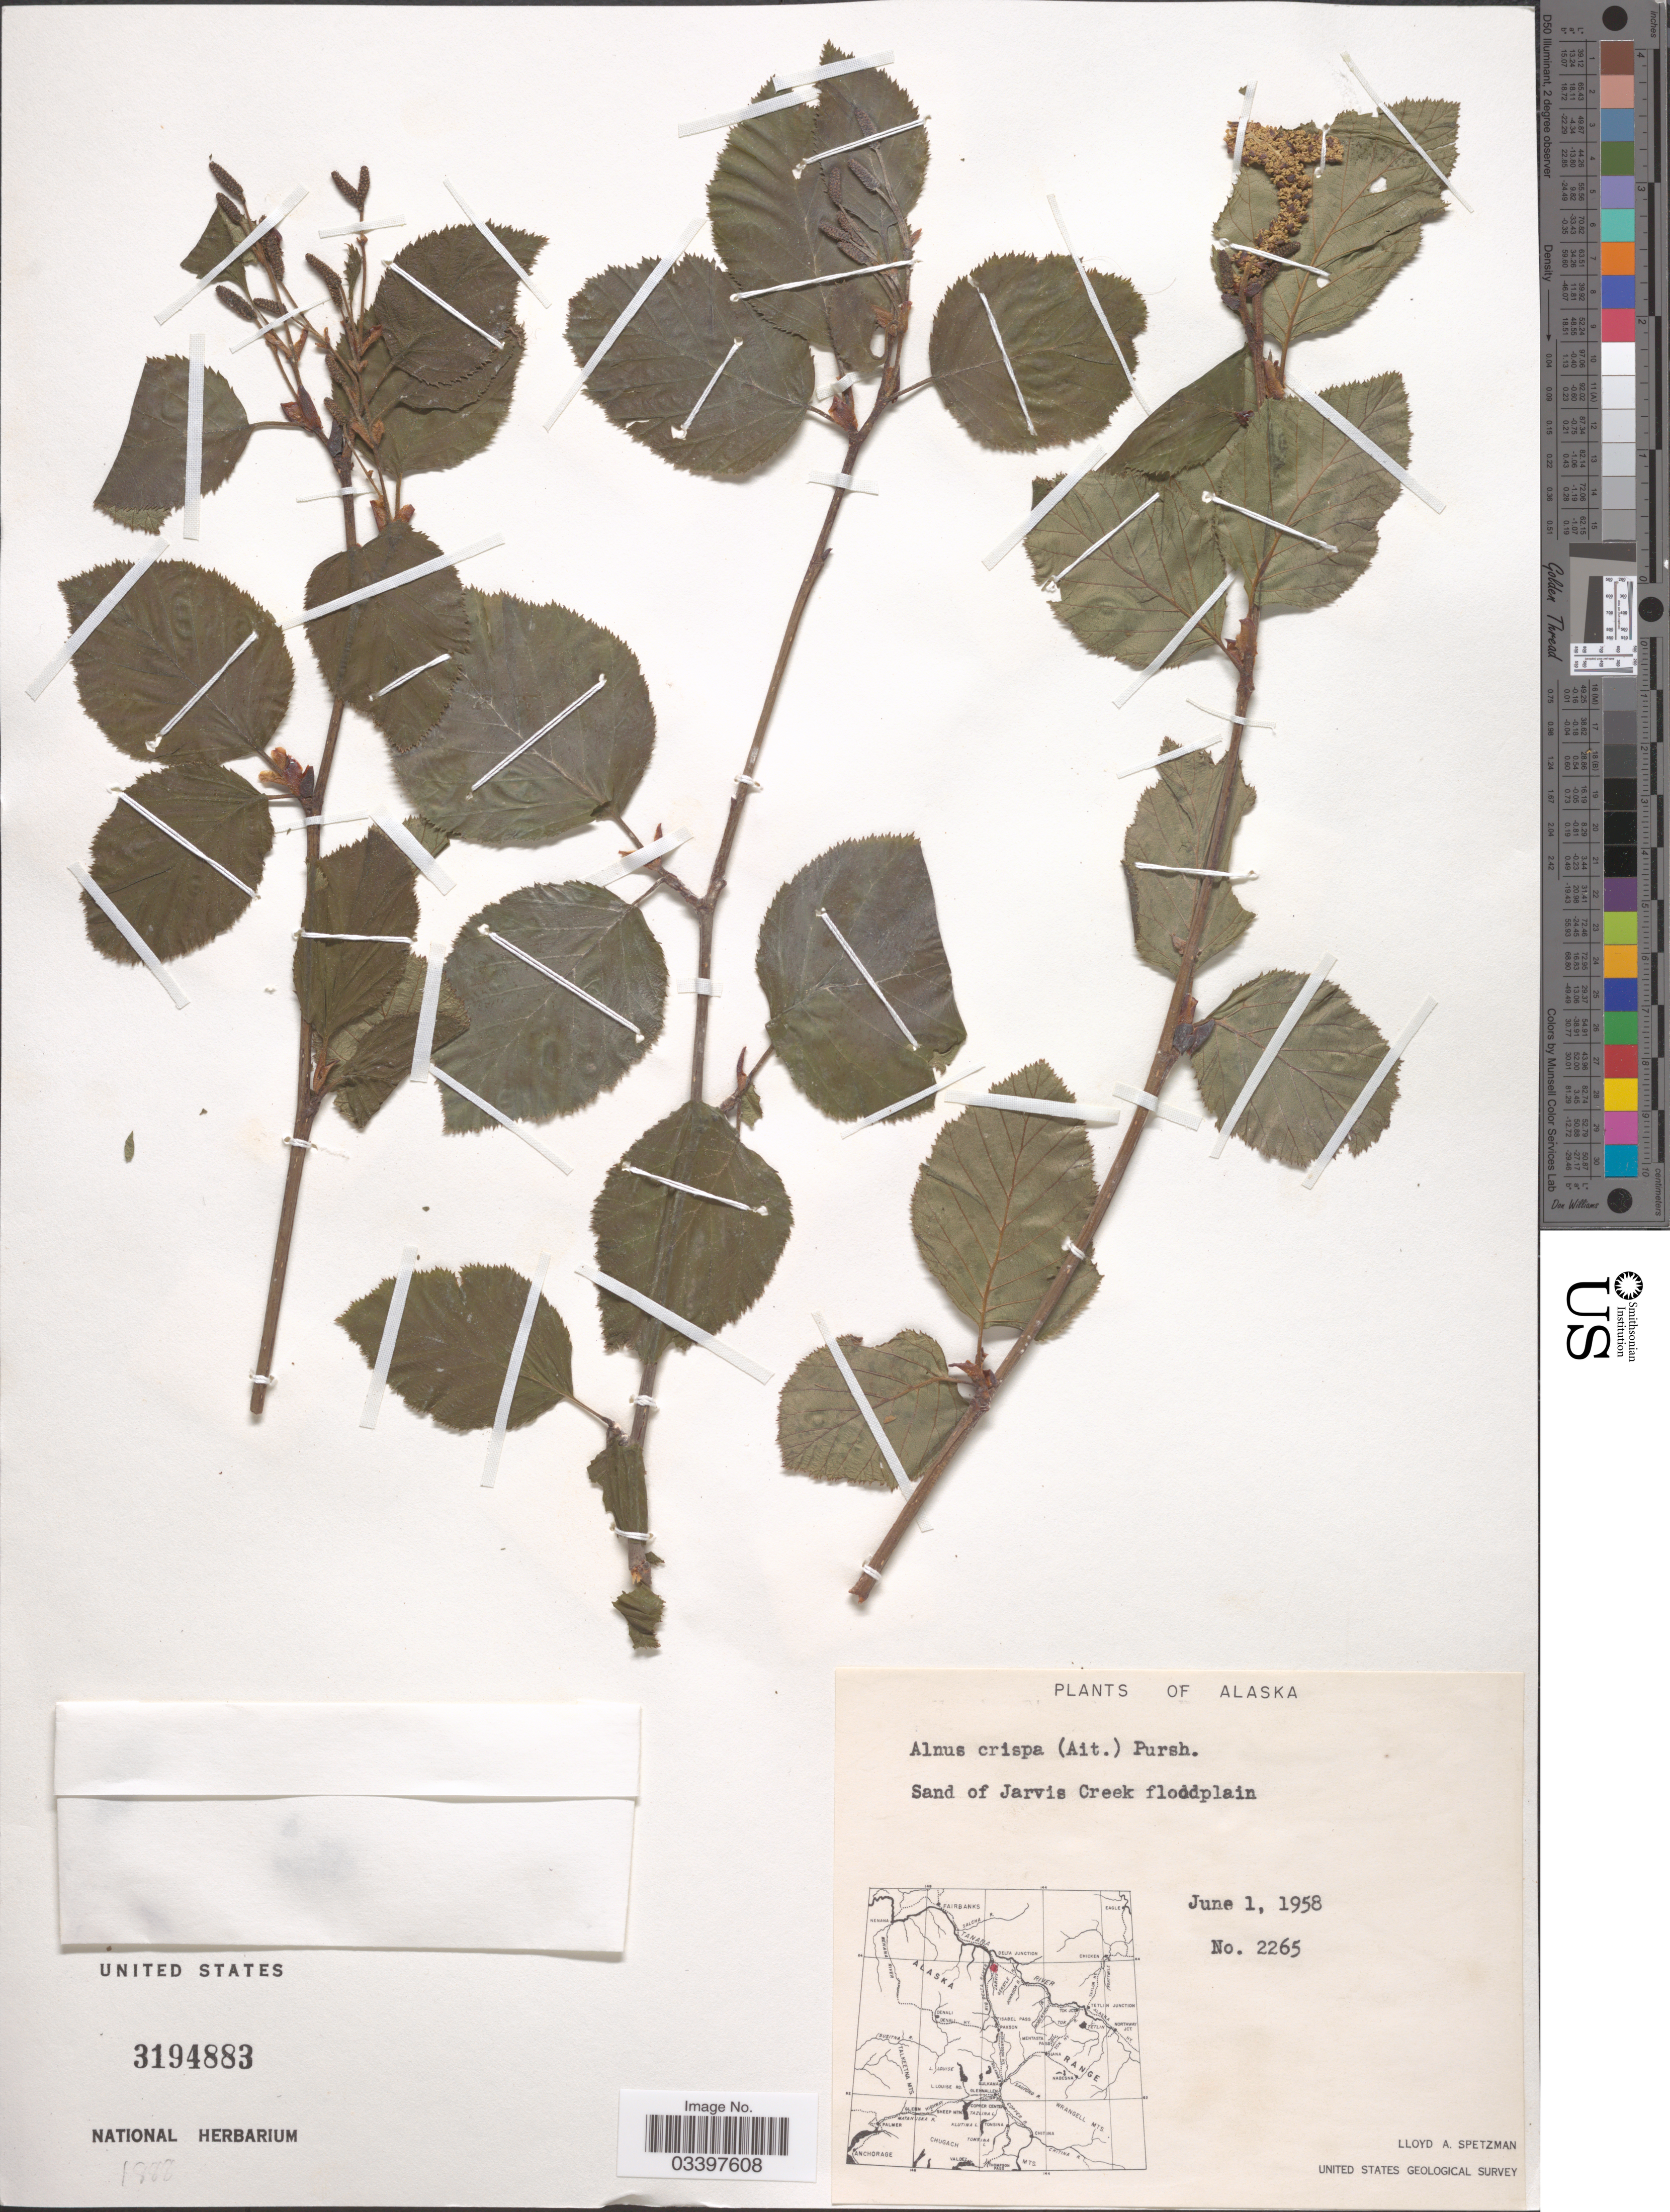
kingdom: Plantae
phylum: Tracheophyta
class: Magnoliopsida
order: Fagales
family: Betulaceae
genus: Alnus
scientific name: Alnus alnobetula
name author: (Ehrh.) K. Koch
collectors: L. Spetzman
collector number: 2265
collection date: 1958-06-01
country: United States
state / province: Alaska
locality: Sand of Jarvis Creek floodplain.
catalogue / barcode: US 3194883